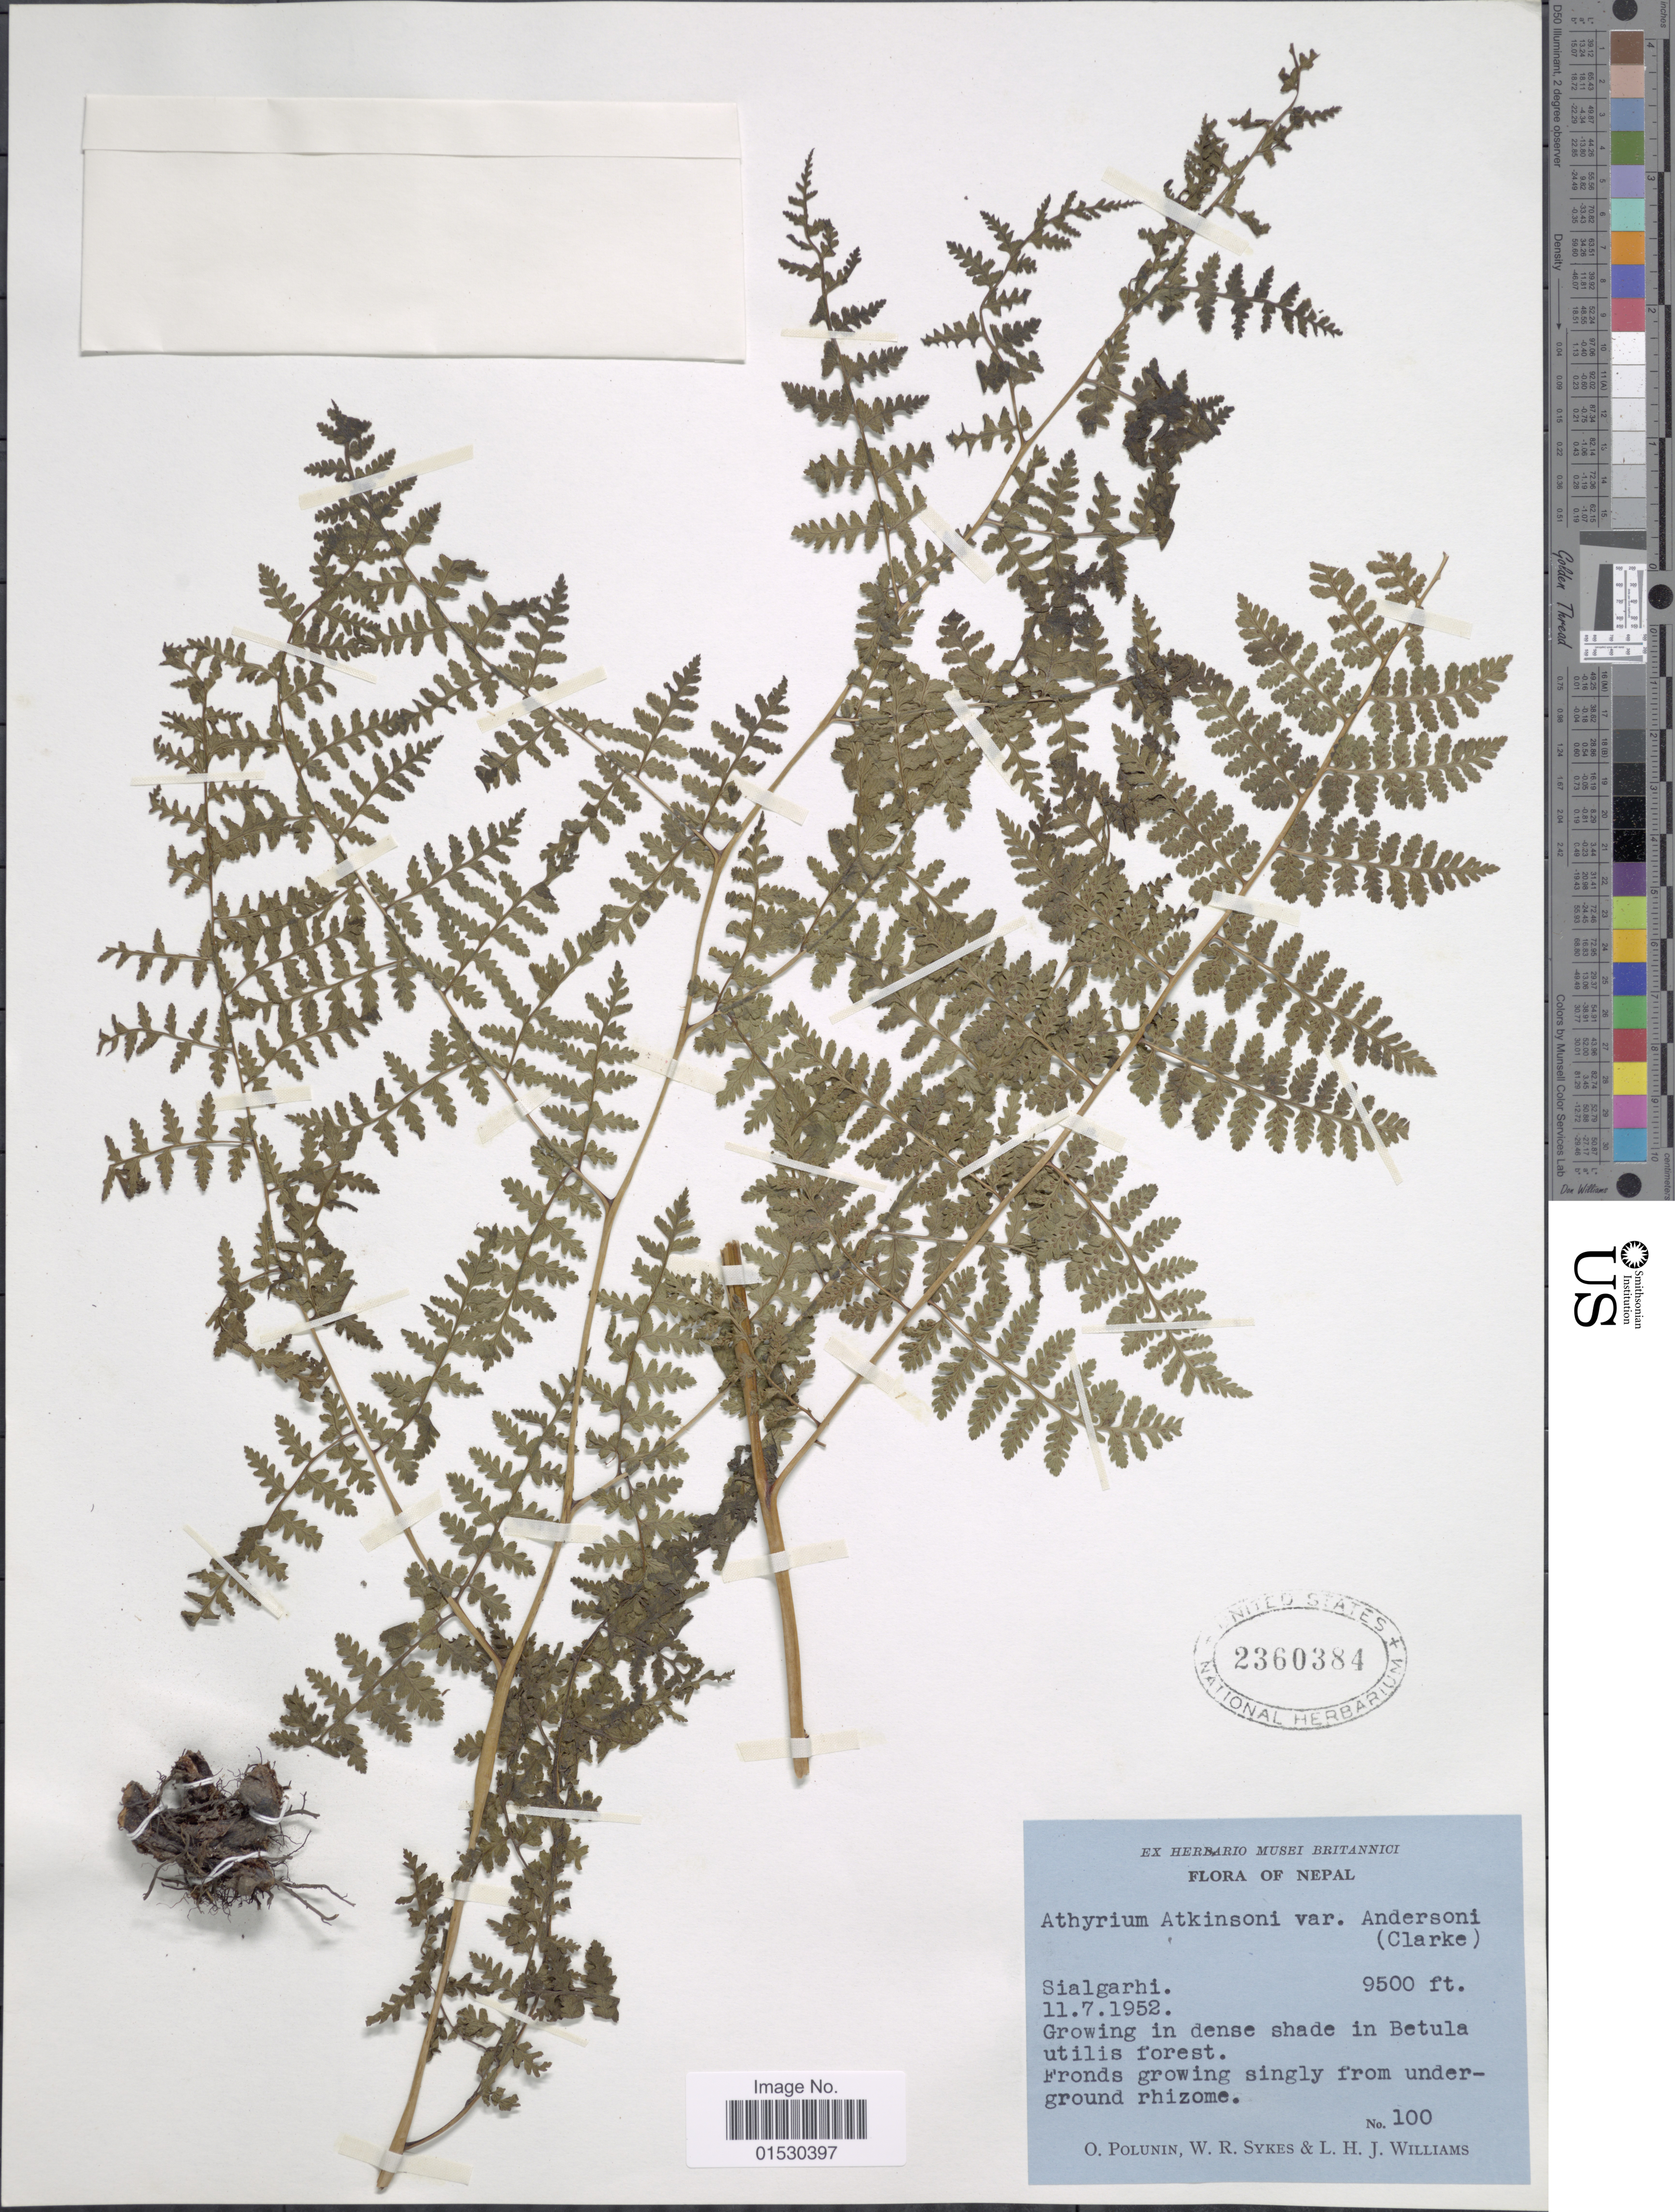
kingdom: Plantae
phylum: Tracheophyta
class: Polypodiopsida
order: Polypodiales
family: Athyriaceae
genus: Athyrium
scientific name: Athyrium atkinsonii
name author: Bedd.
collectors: O. V. Polunin, W. R. Sykes & L. H. J. Williams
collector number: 100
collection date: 1952-07-11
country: Nepal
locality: Sialarhi, Growing in dense shade in Betula utilis forest. Fronds growing singly from undersground rhizome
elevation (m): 2896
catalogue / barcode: US 2360384